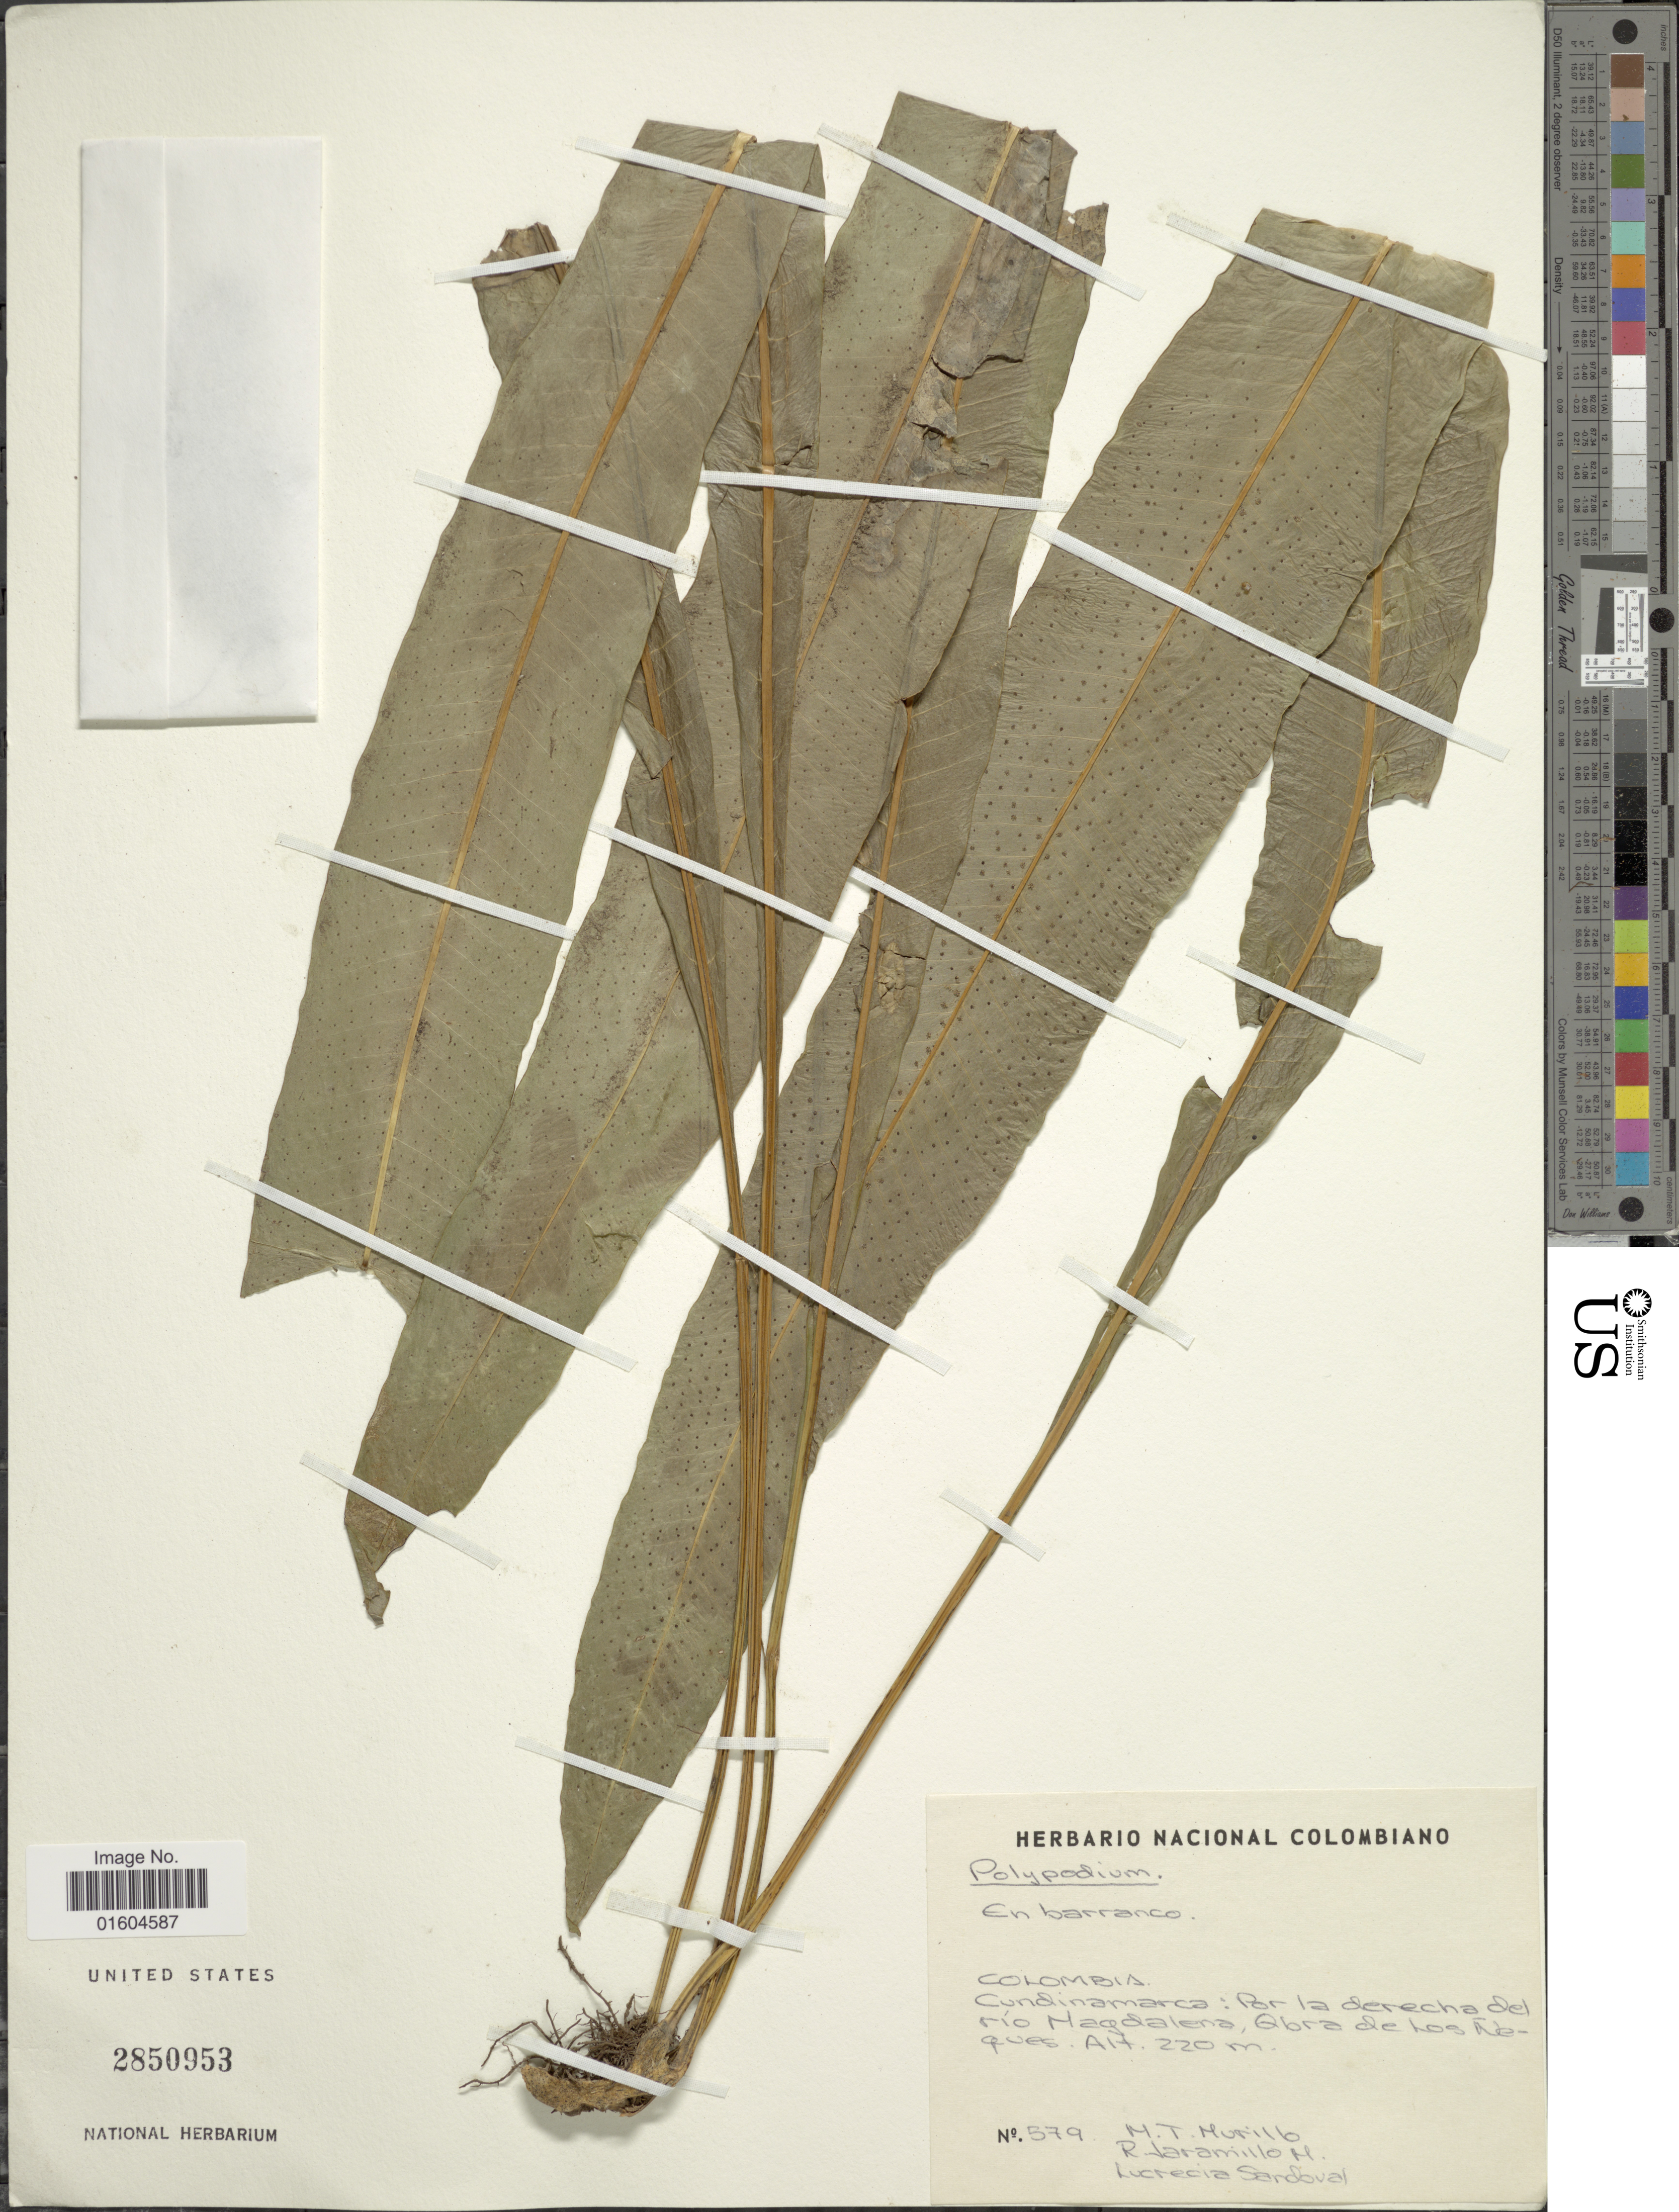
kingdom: Plantae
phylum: Tracheophyta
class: Polypodiopsida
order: Polypodiales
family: Polypodiaceae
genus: Campyloneurum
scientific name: Campyloneurum multipunctatum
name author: (Christ) Lellinger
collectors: M. Murillo, R. Jaramillo M. & L. Sandoval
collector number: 579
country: Colombia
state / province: Cundinamarca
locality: Colombia. Cundinamarca; Por la derecha del rio Magdalena. Obra de los Neques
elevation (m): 220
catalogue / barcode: US 2850953